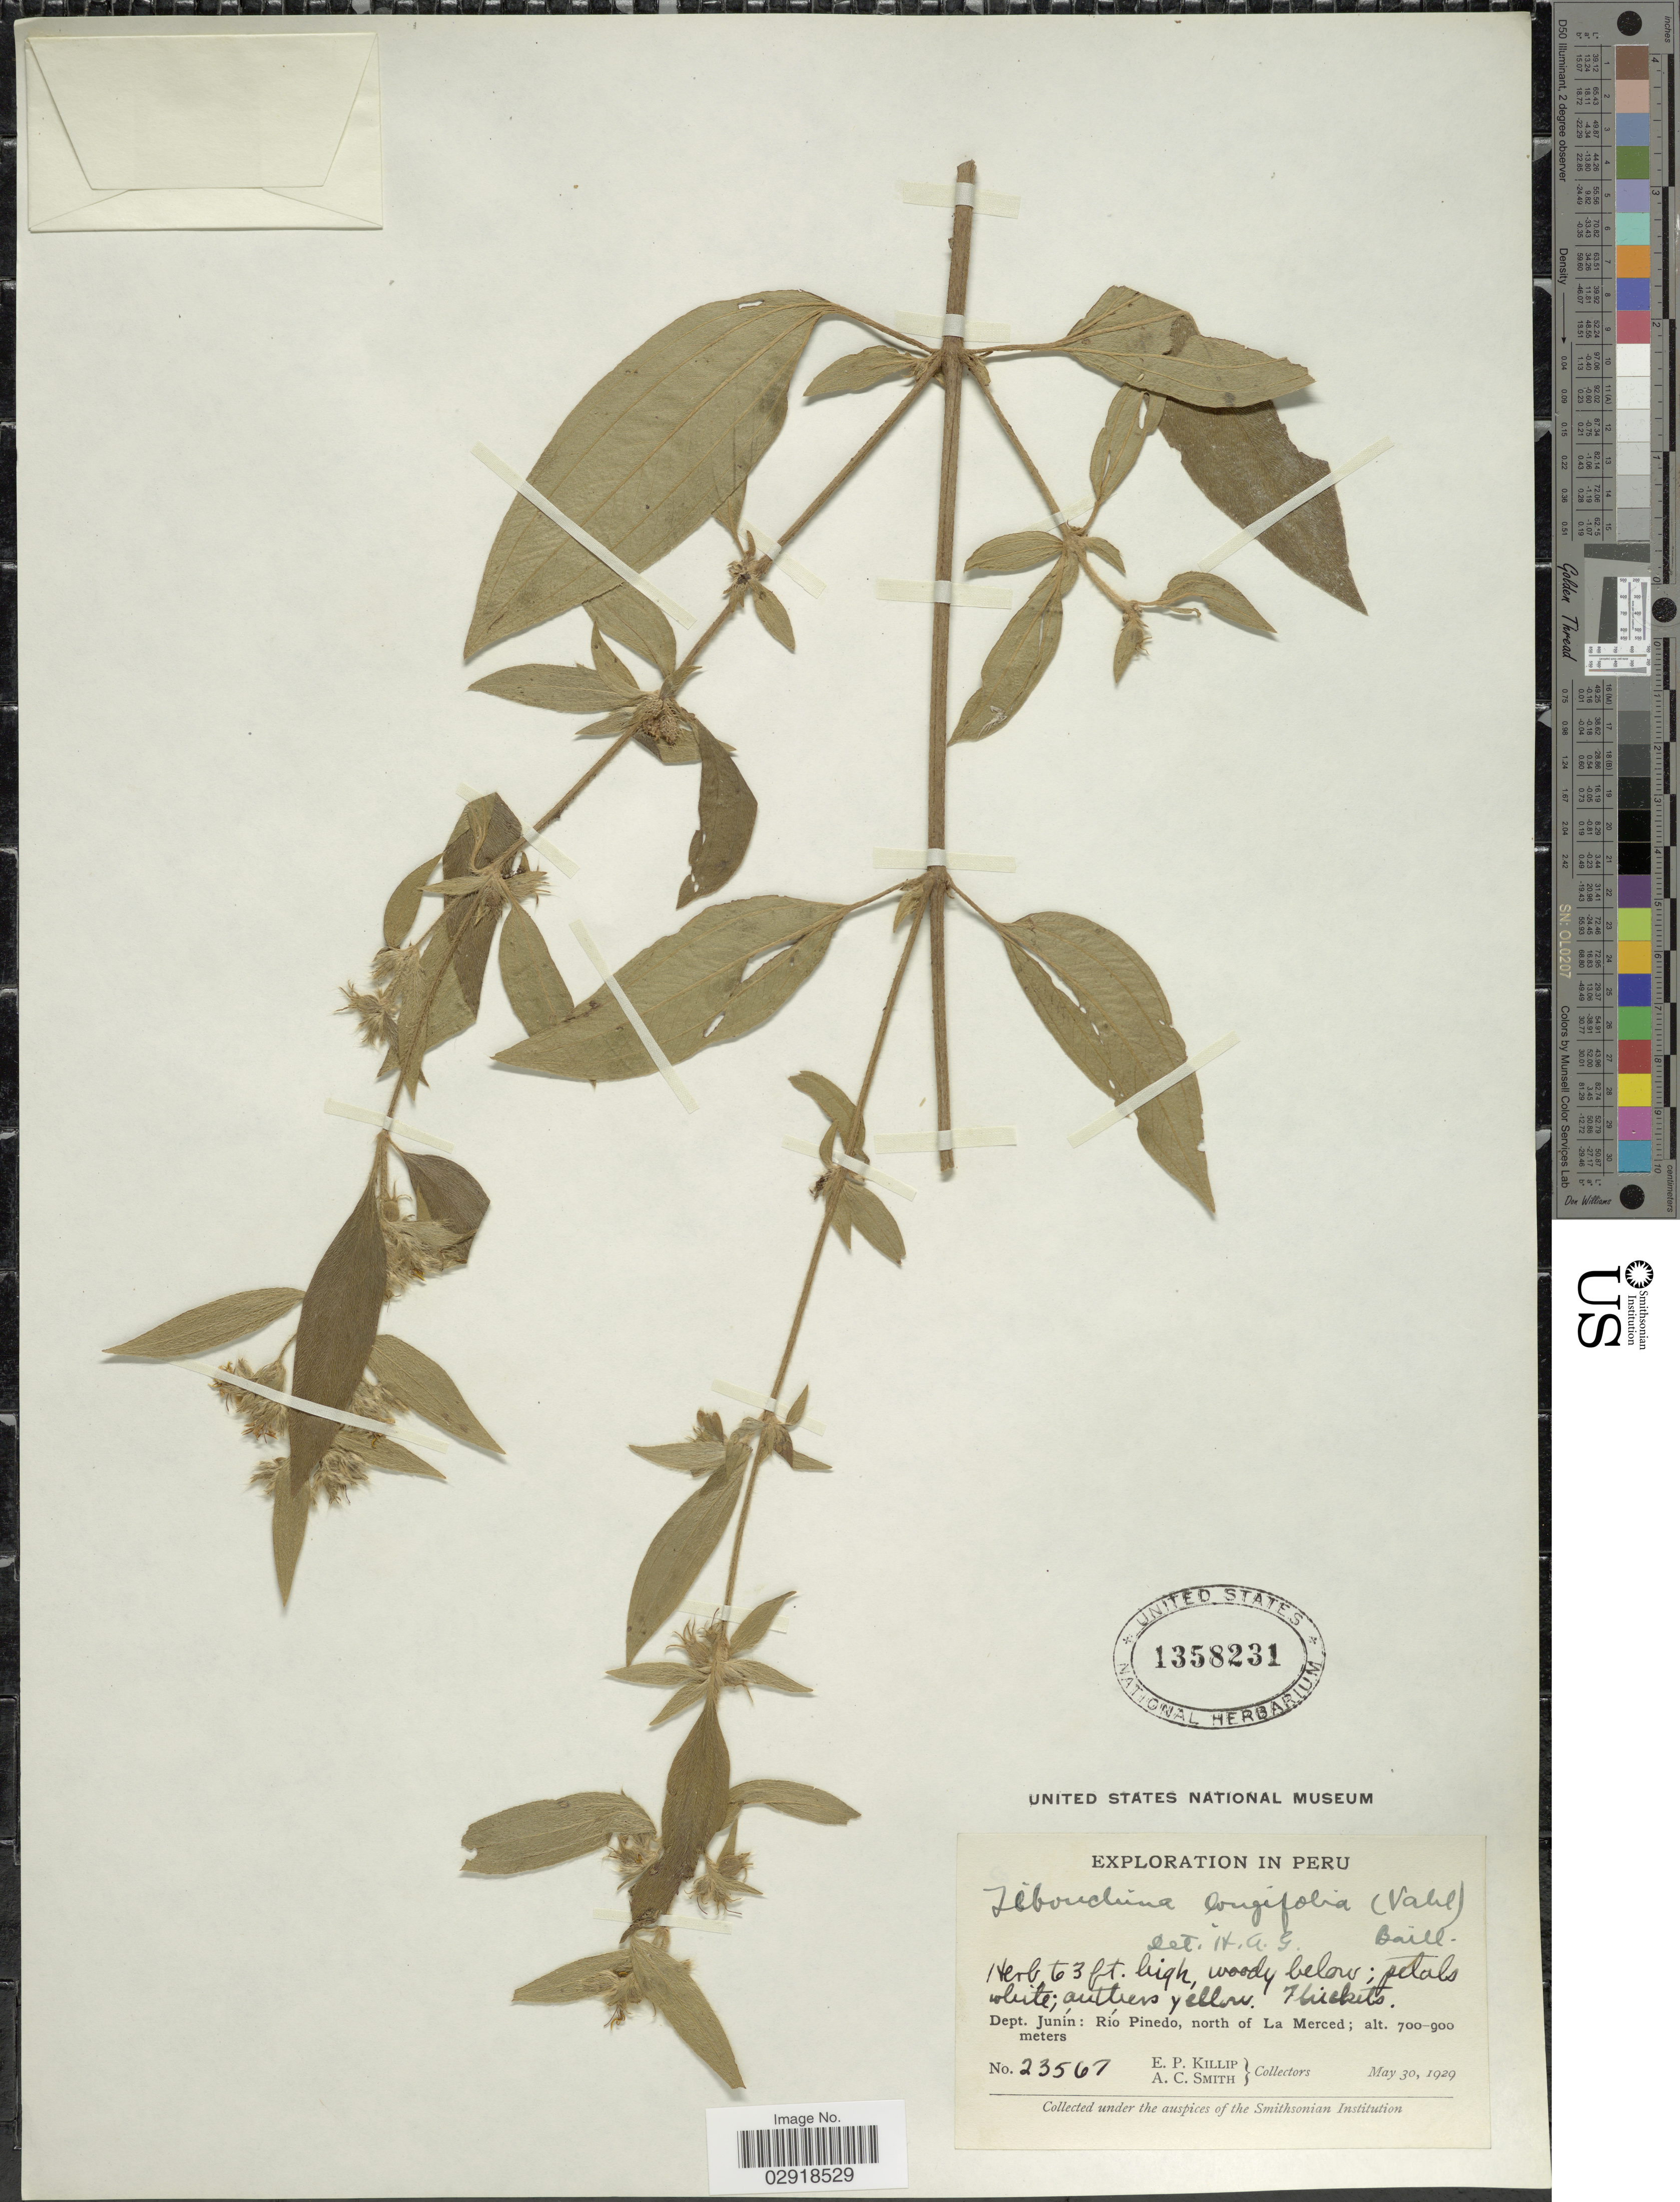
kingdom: Plantae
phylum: Tracheophyta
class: Magnoliopsida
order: Myrtales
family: Melastomataceae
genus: Chaetogastra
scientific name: Chaetogastra longifolia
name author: (Vahl) DC.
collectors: E. P. Killip & A. C. Smith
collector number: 23567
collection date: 1929-05-30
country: Peru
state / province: Junín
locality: Dept. Junín: Río Pinedo, north of La Merced.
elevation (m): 700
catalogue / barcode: US 1358231